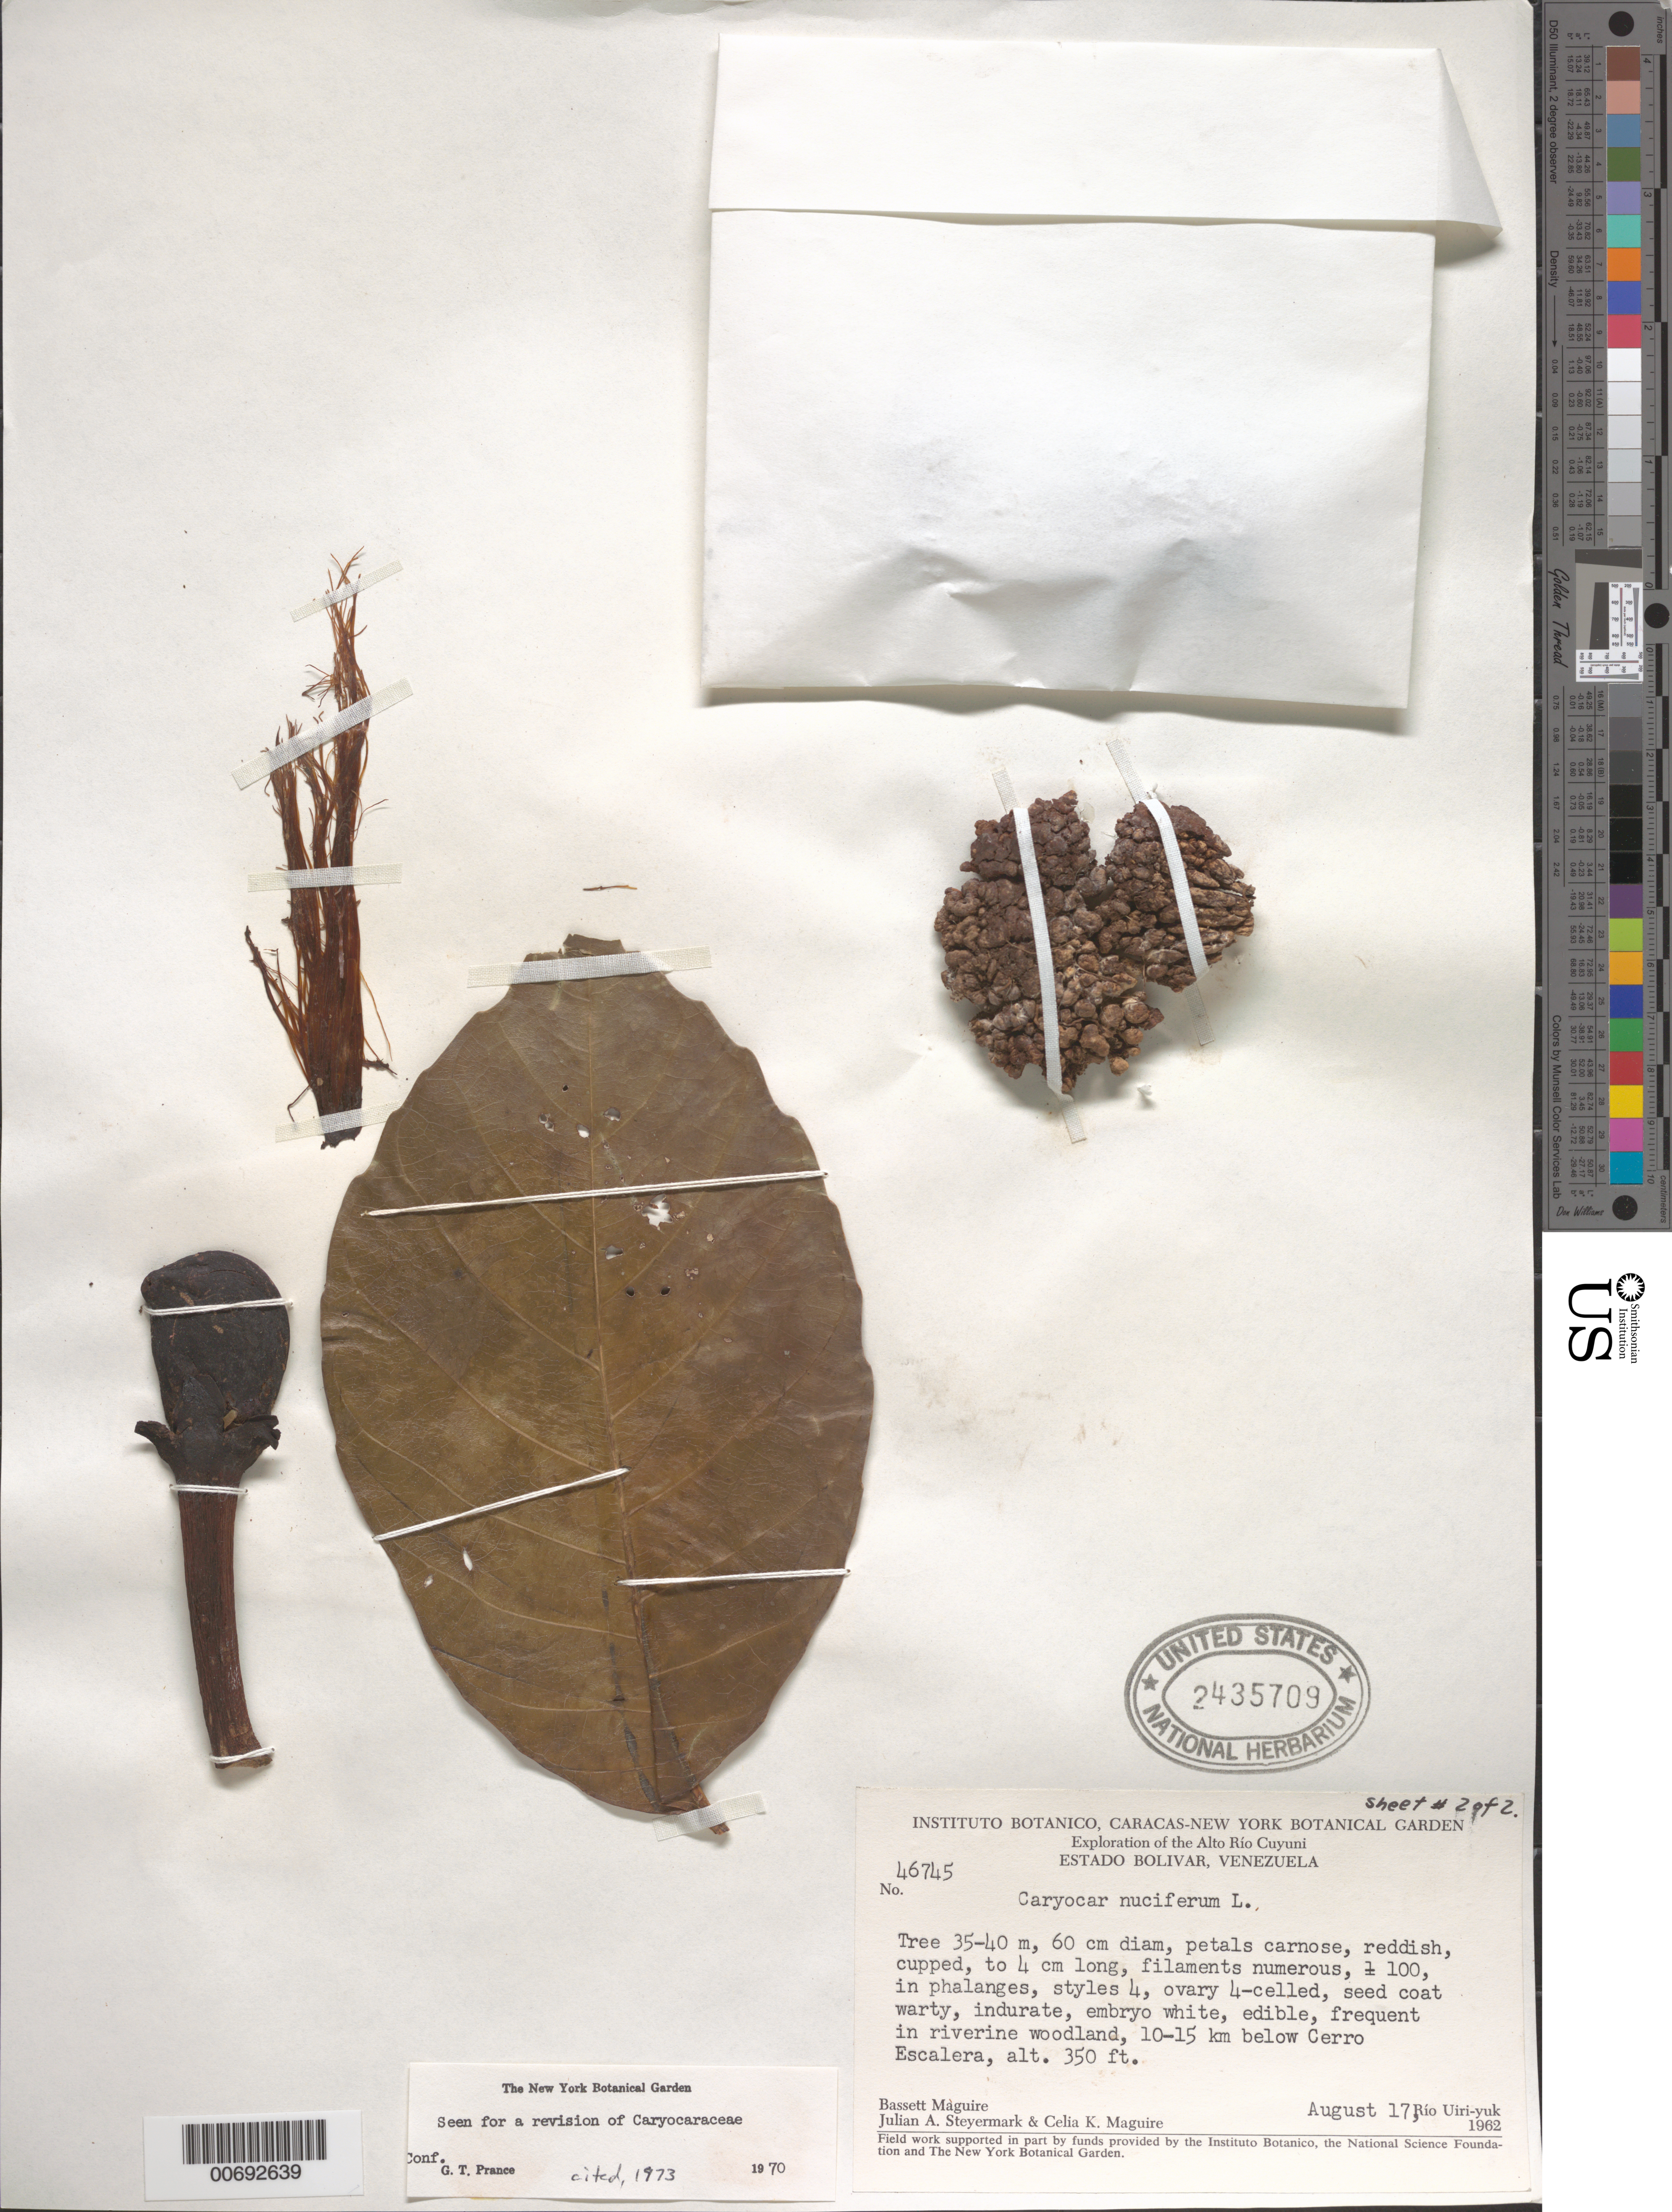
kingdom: Plantae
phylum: Tracheophyta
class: Magnoliopsida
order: Malpighiales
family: Caryocaraceae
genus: Caryocar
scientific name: Caryocar nuciferum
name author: L.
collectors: B. Maguire, J. Steyermark & C. K. Maguire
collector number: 46745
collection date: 1962-08-17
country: Venezuela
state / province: Bolivar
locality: Alto Río Cuyuni. In riverine woodland, 10-15 km below Cerro Escalera. Río Uiri-yuk.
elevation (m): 107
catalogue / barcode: US 2435709